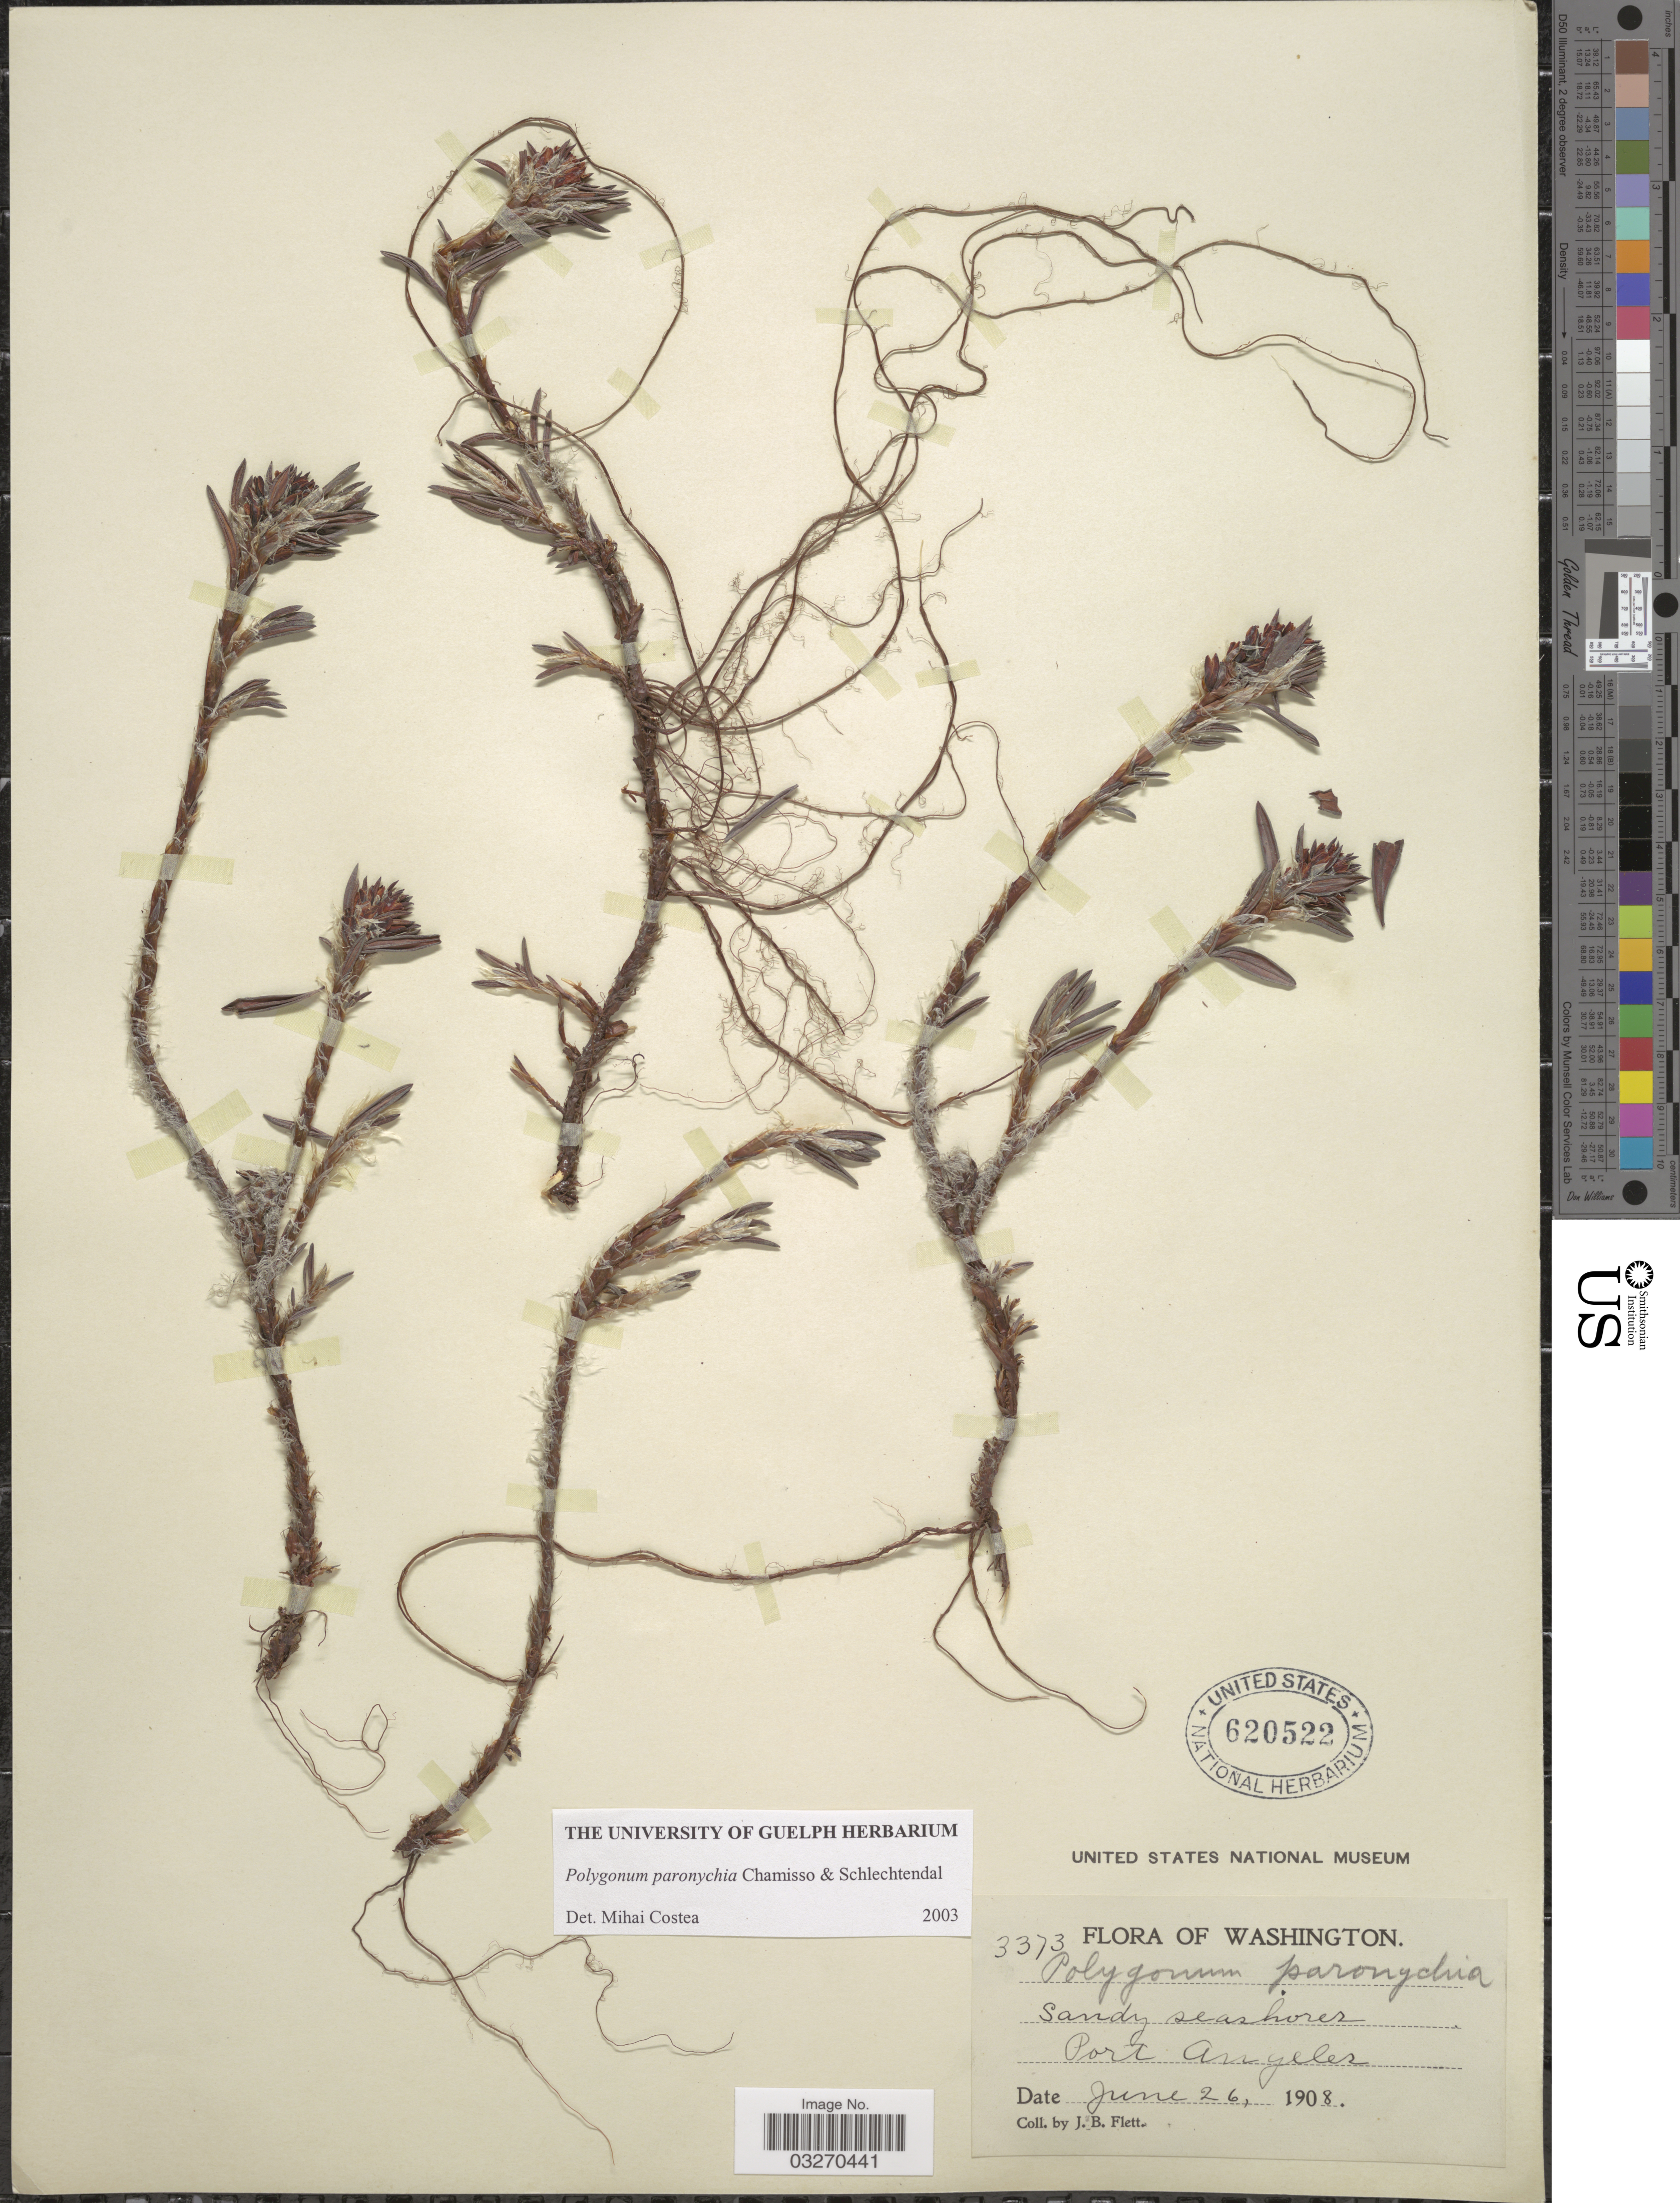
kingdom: Plantae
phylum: Tracheophyta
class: Magnoliopsida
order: Caryophyllales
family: Polygonaceae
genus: Polygonum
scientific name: Polygonum paronychia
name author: Cham. & Schltdl.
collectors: J. Flett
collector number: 3373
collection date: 1908-06-26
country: United States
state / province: Washington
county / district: Clallam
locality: Port Angeles.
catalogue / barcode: US 620522